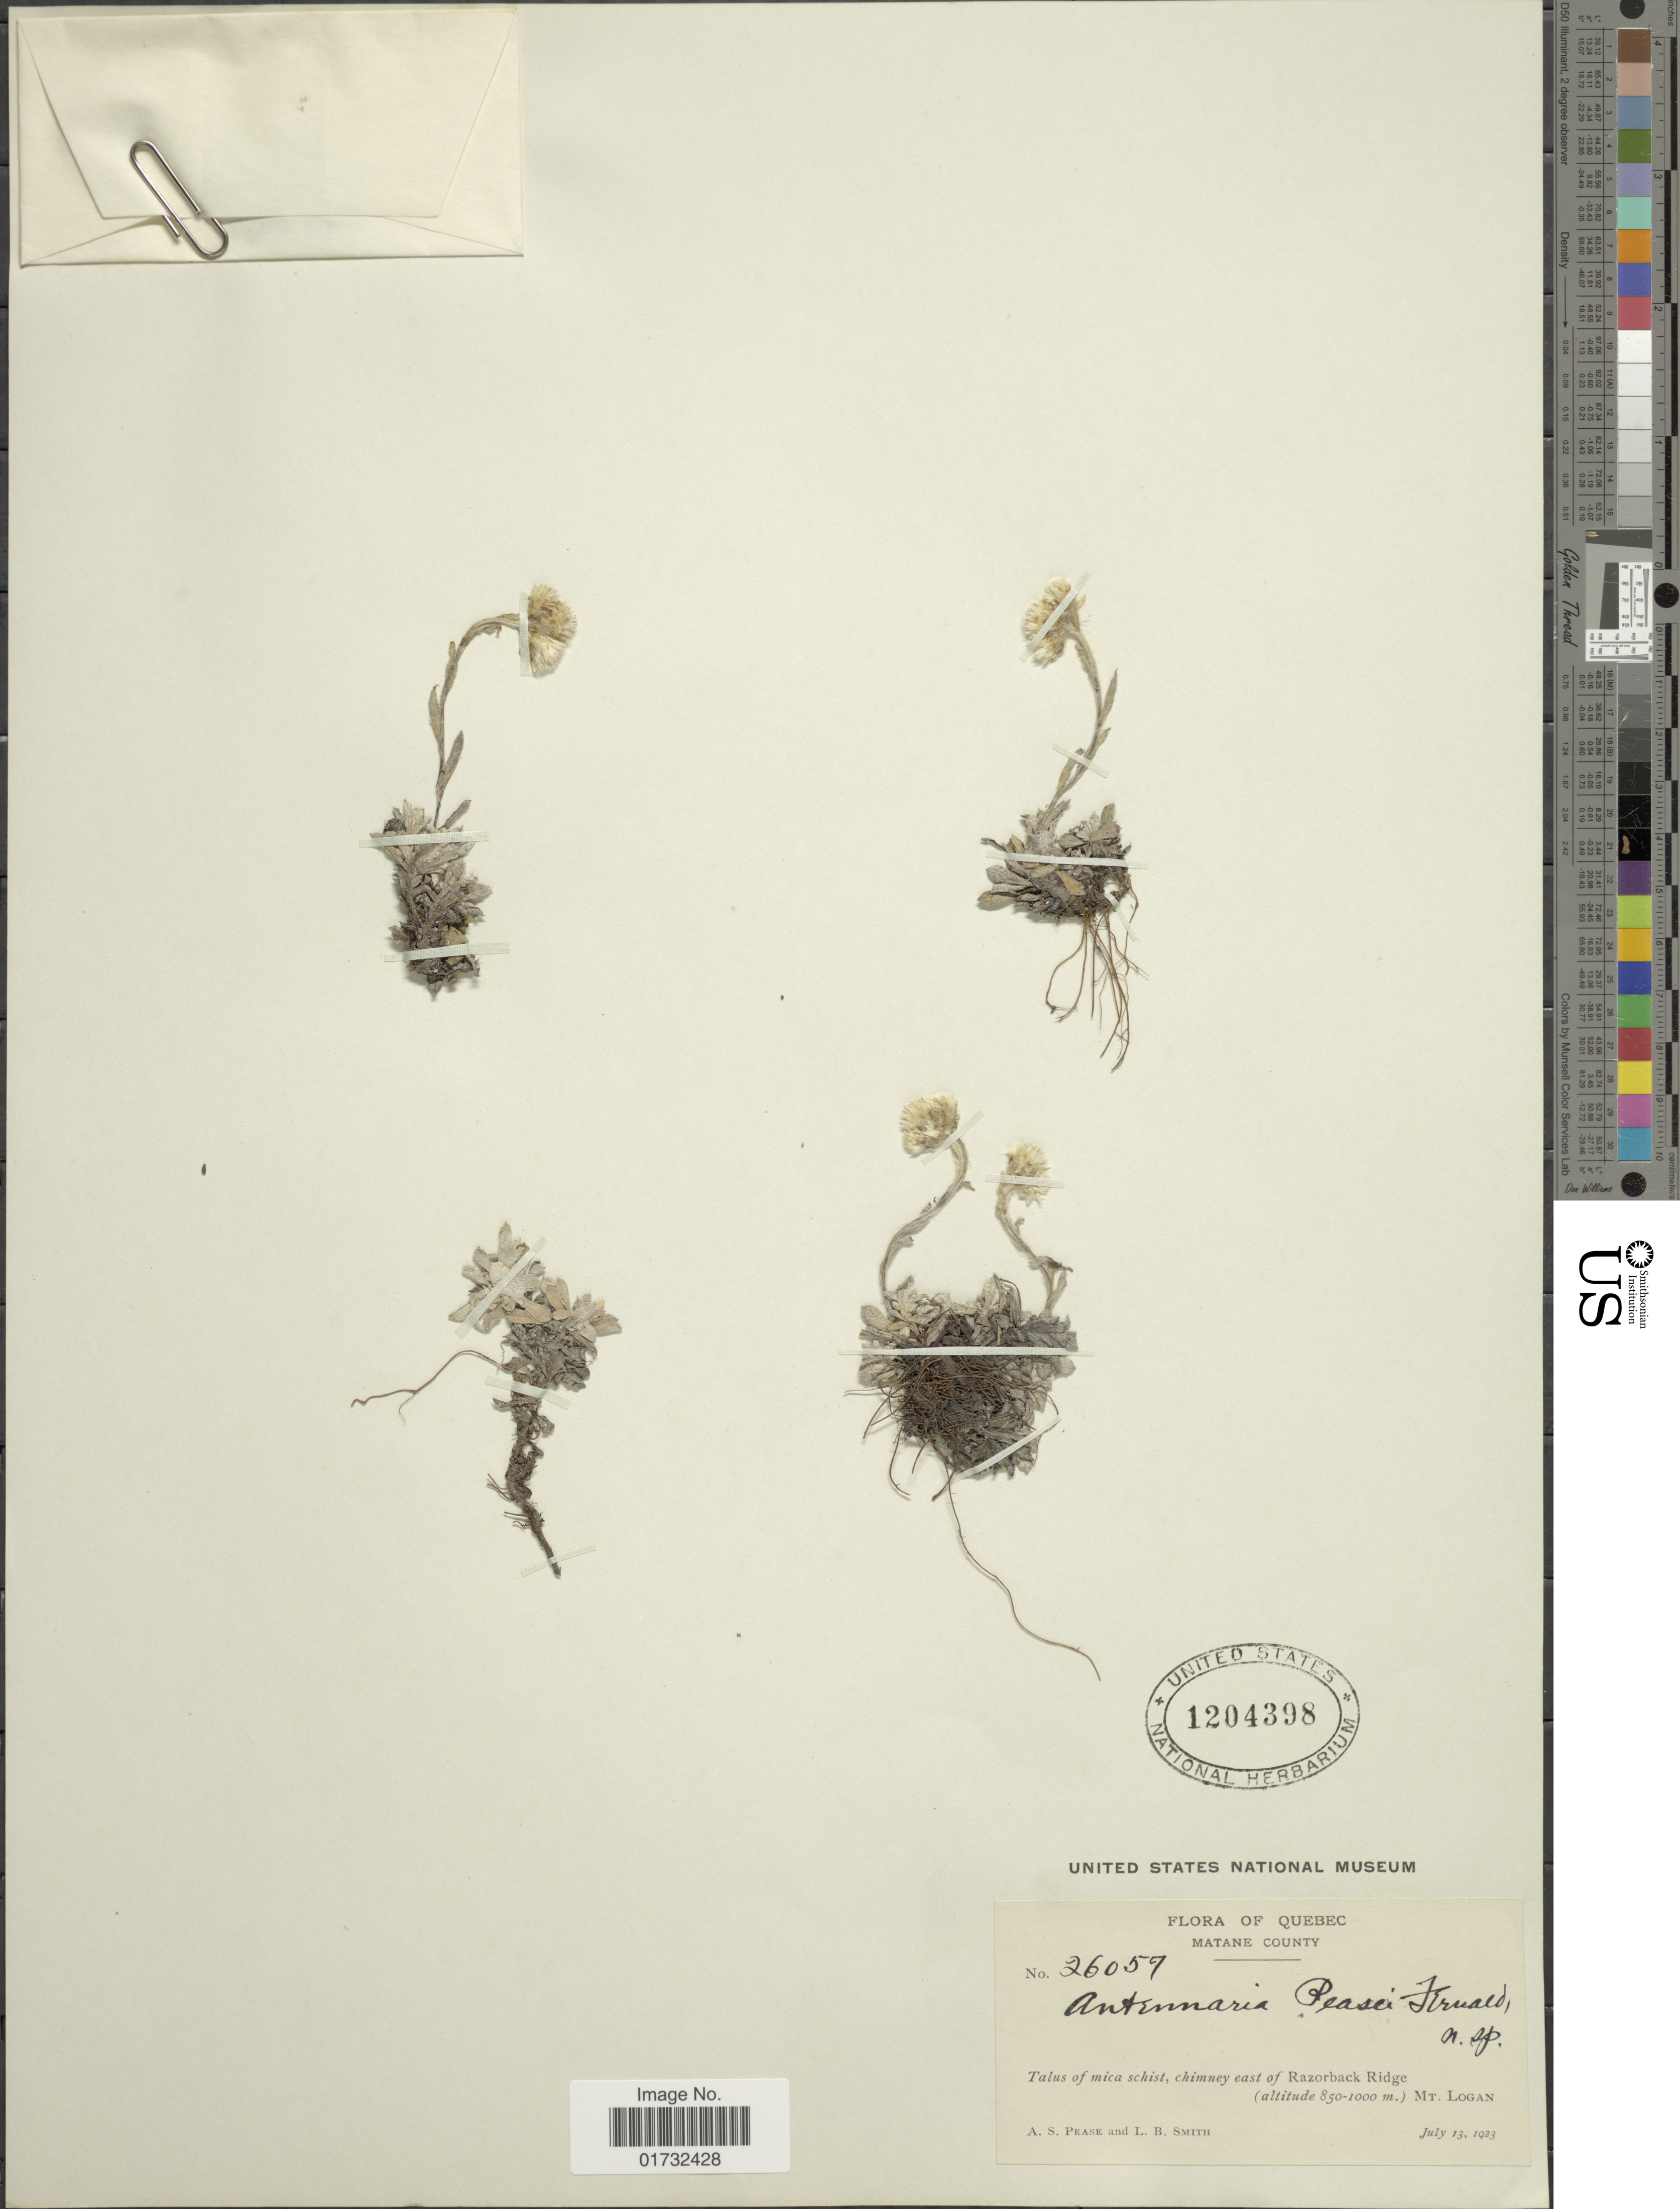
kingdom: Plantae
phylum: Tracheophyta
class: Magnoliopsida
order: Asterales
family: Asteraceae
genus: Antennaria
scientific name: Antennaria peasei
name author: Fernald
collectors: A. S. Pease & L. Smith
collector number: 26057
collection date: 1923-07-13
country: Canada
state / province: Quebec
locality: Matane County. chimney east of Razorback Ridge. Mt. Logan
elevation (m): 850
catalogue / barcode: US 1204398